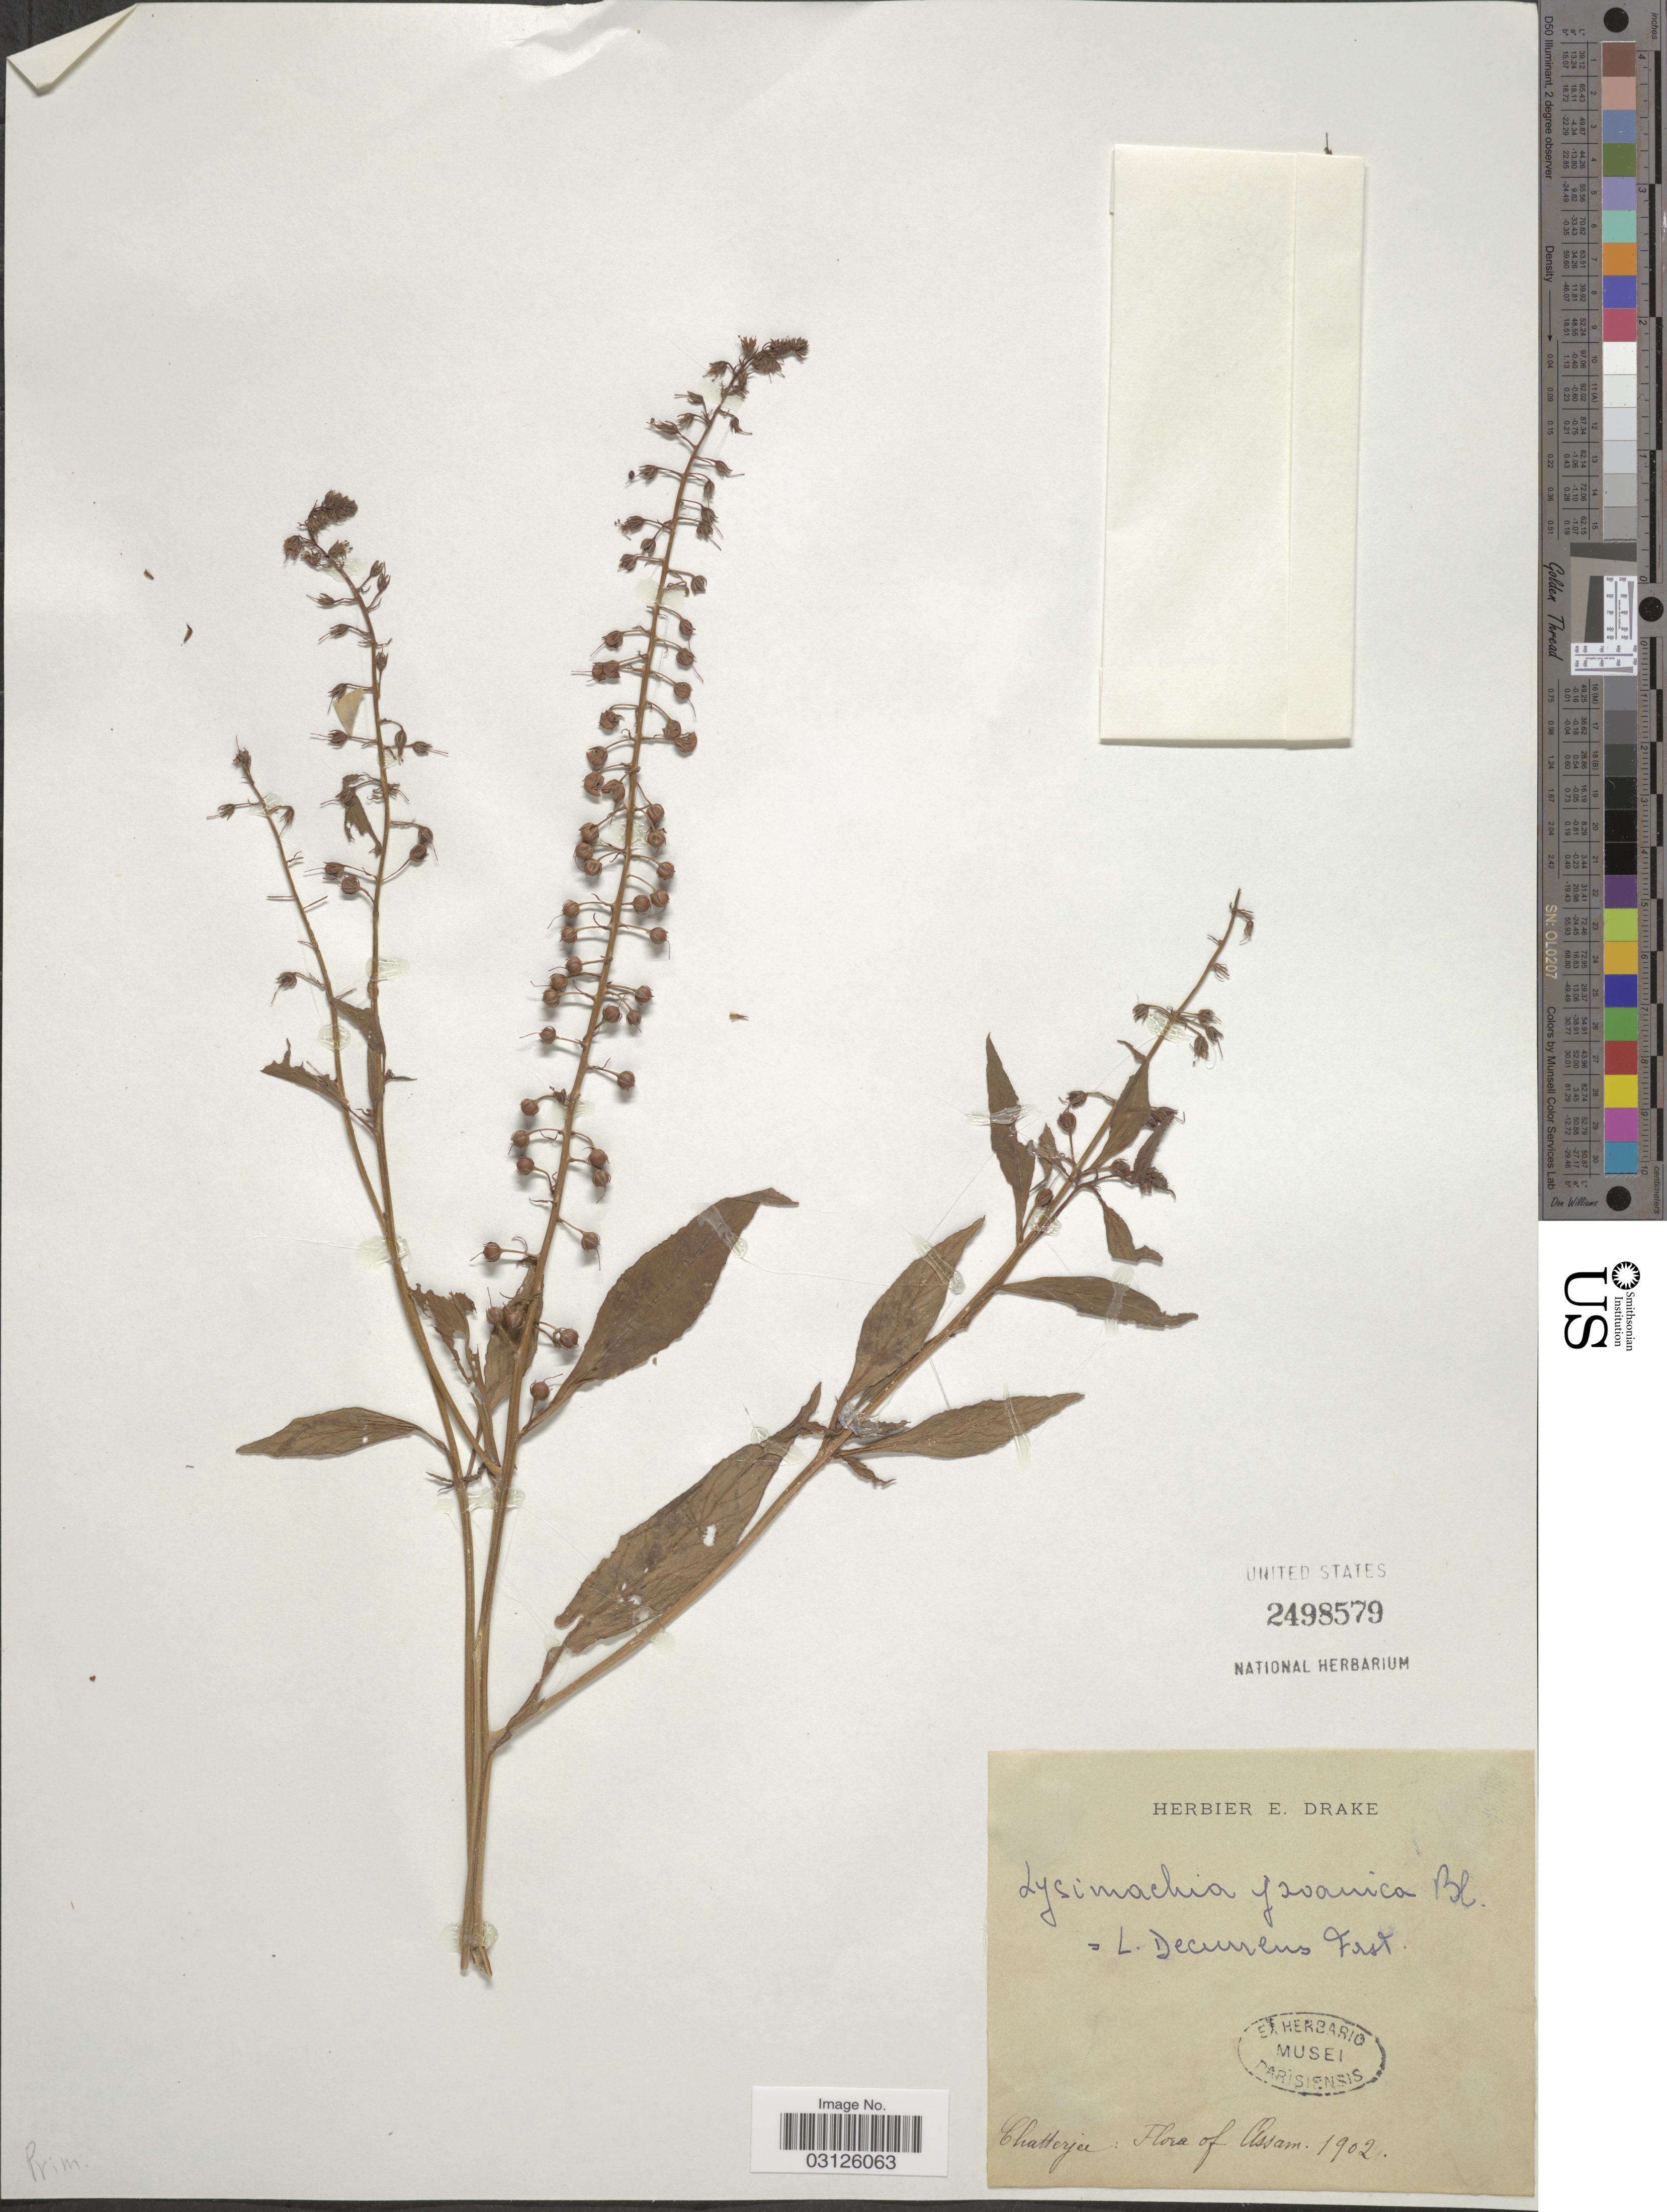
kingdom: Plantae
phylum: Tracheophyta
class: Magnoliopsida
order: Ericales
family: Primulaceae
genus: Lysimachia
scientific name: Lysimachia acroadenia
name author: Maxim.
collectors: Chatterjee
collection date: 1902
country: India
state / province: Assam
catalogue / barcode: US 2498579